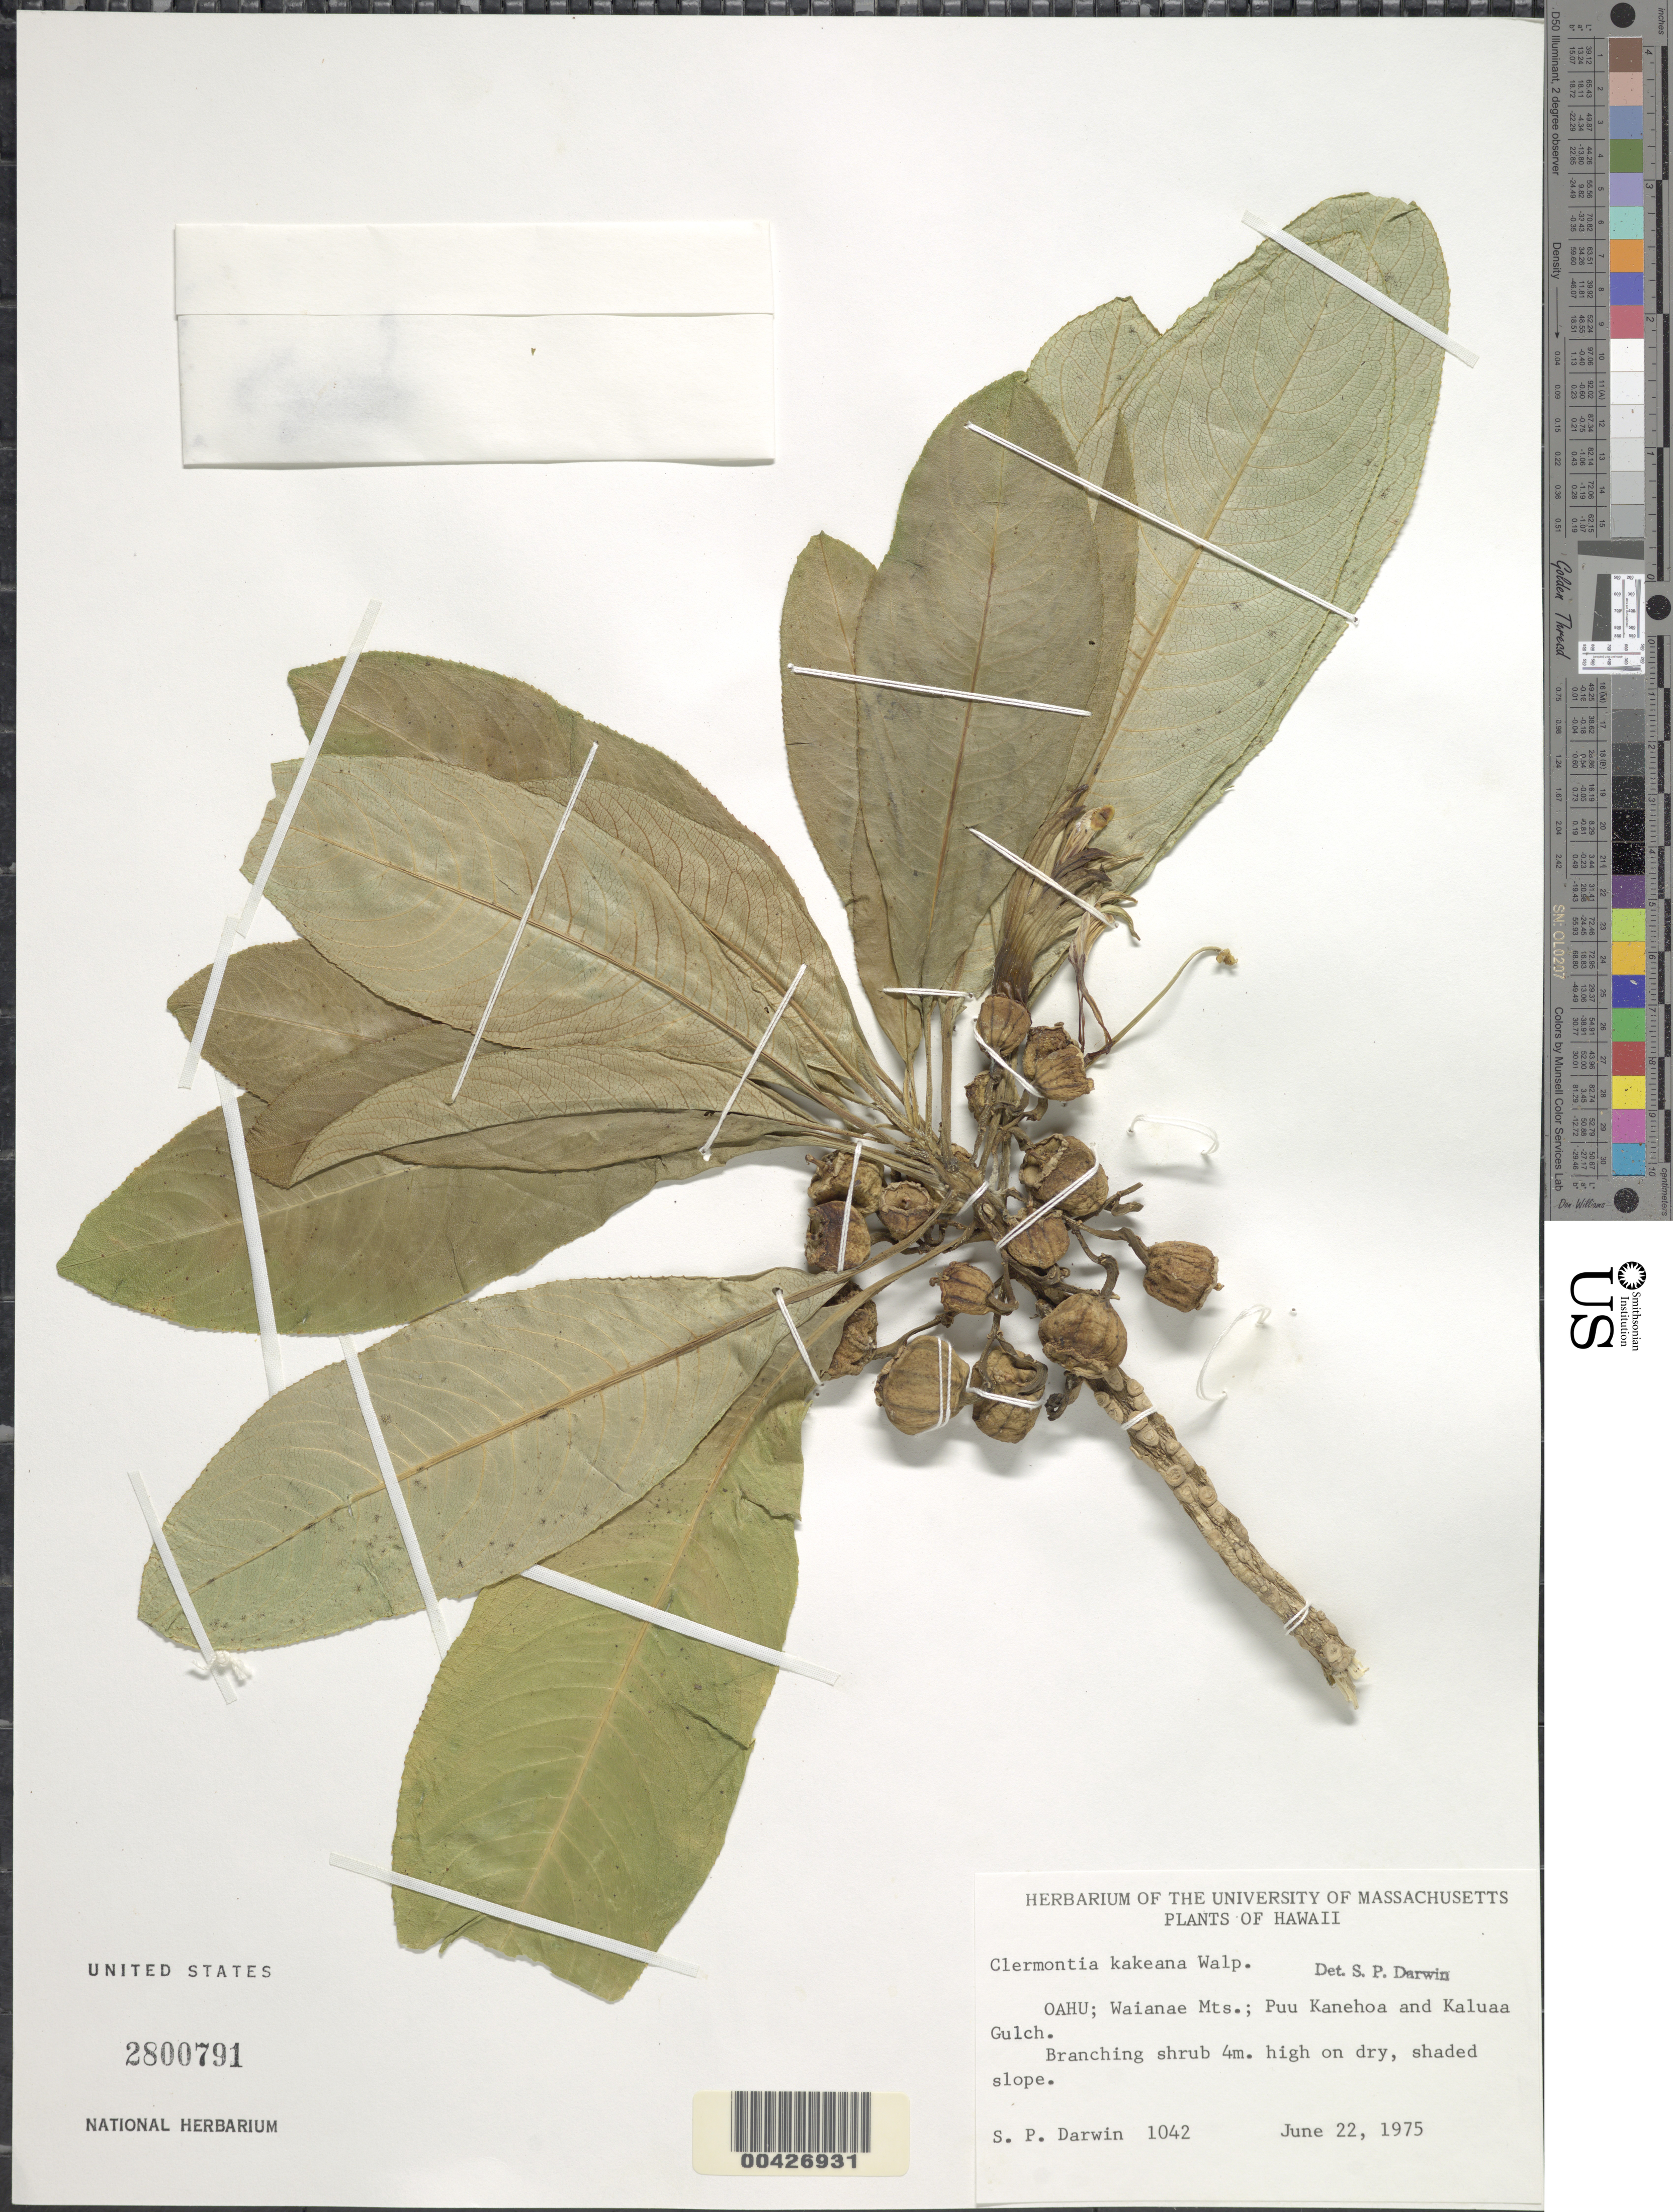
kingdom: Plantae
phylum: Tracheophyta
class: Magnoliopsida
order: Asterales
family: Campanulaceae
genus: Clermontia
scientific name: Clermontia kakeana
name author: Meyen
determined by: Darwin, S. P.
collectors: S. P. Darwin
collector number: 1042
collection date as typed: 22 Jun 1975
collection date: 1975-06-22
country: United States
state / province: Hawaii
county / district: Honolulu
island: Oahu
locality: Waianae Mts., Puu Kanehoa and Kaluaa Gulch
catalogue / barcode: US 2800791